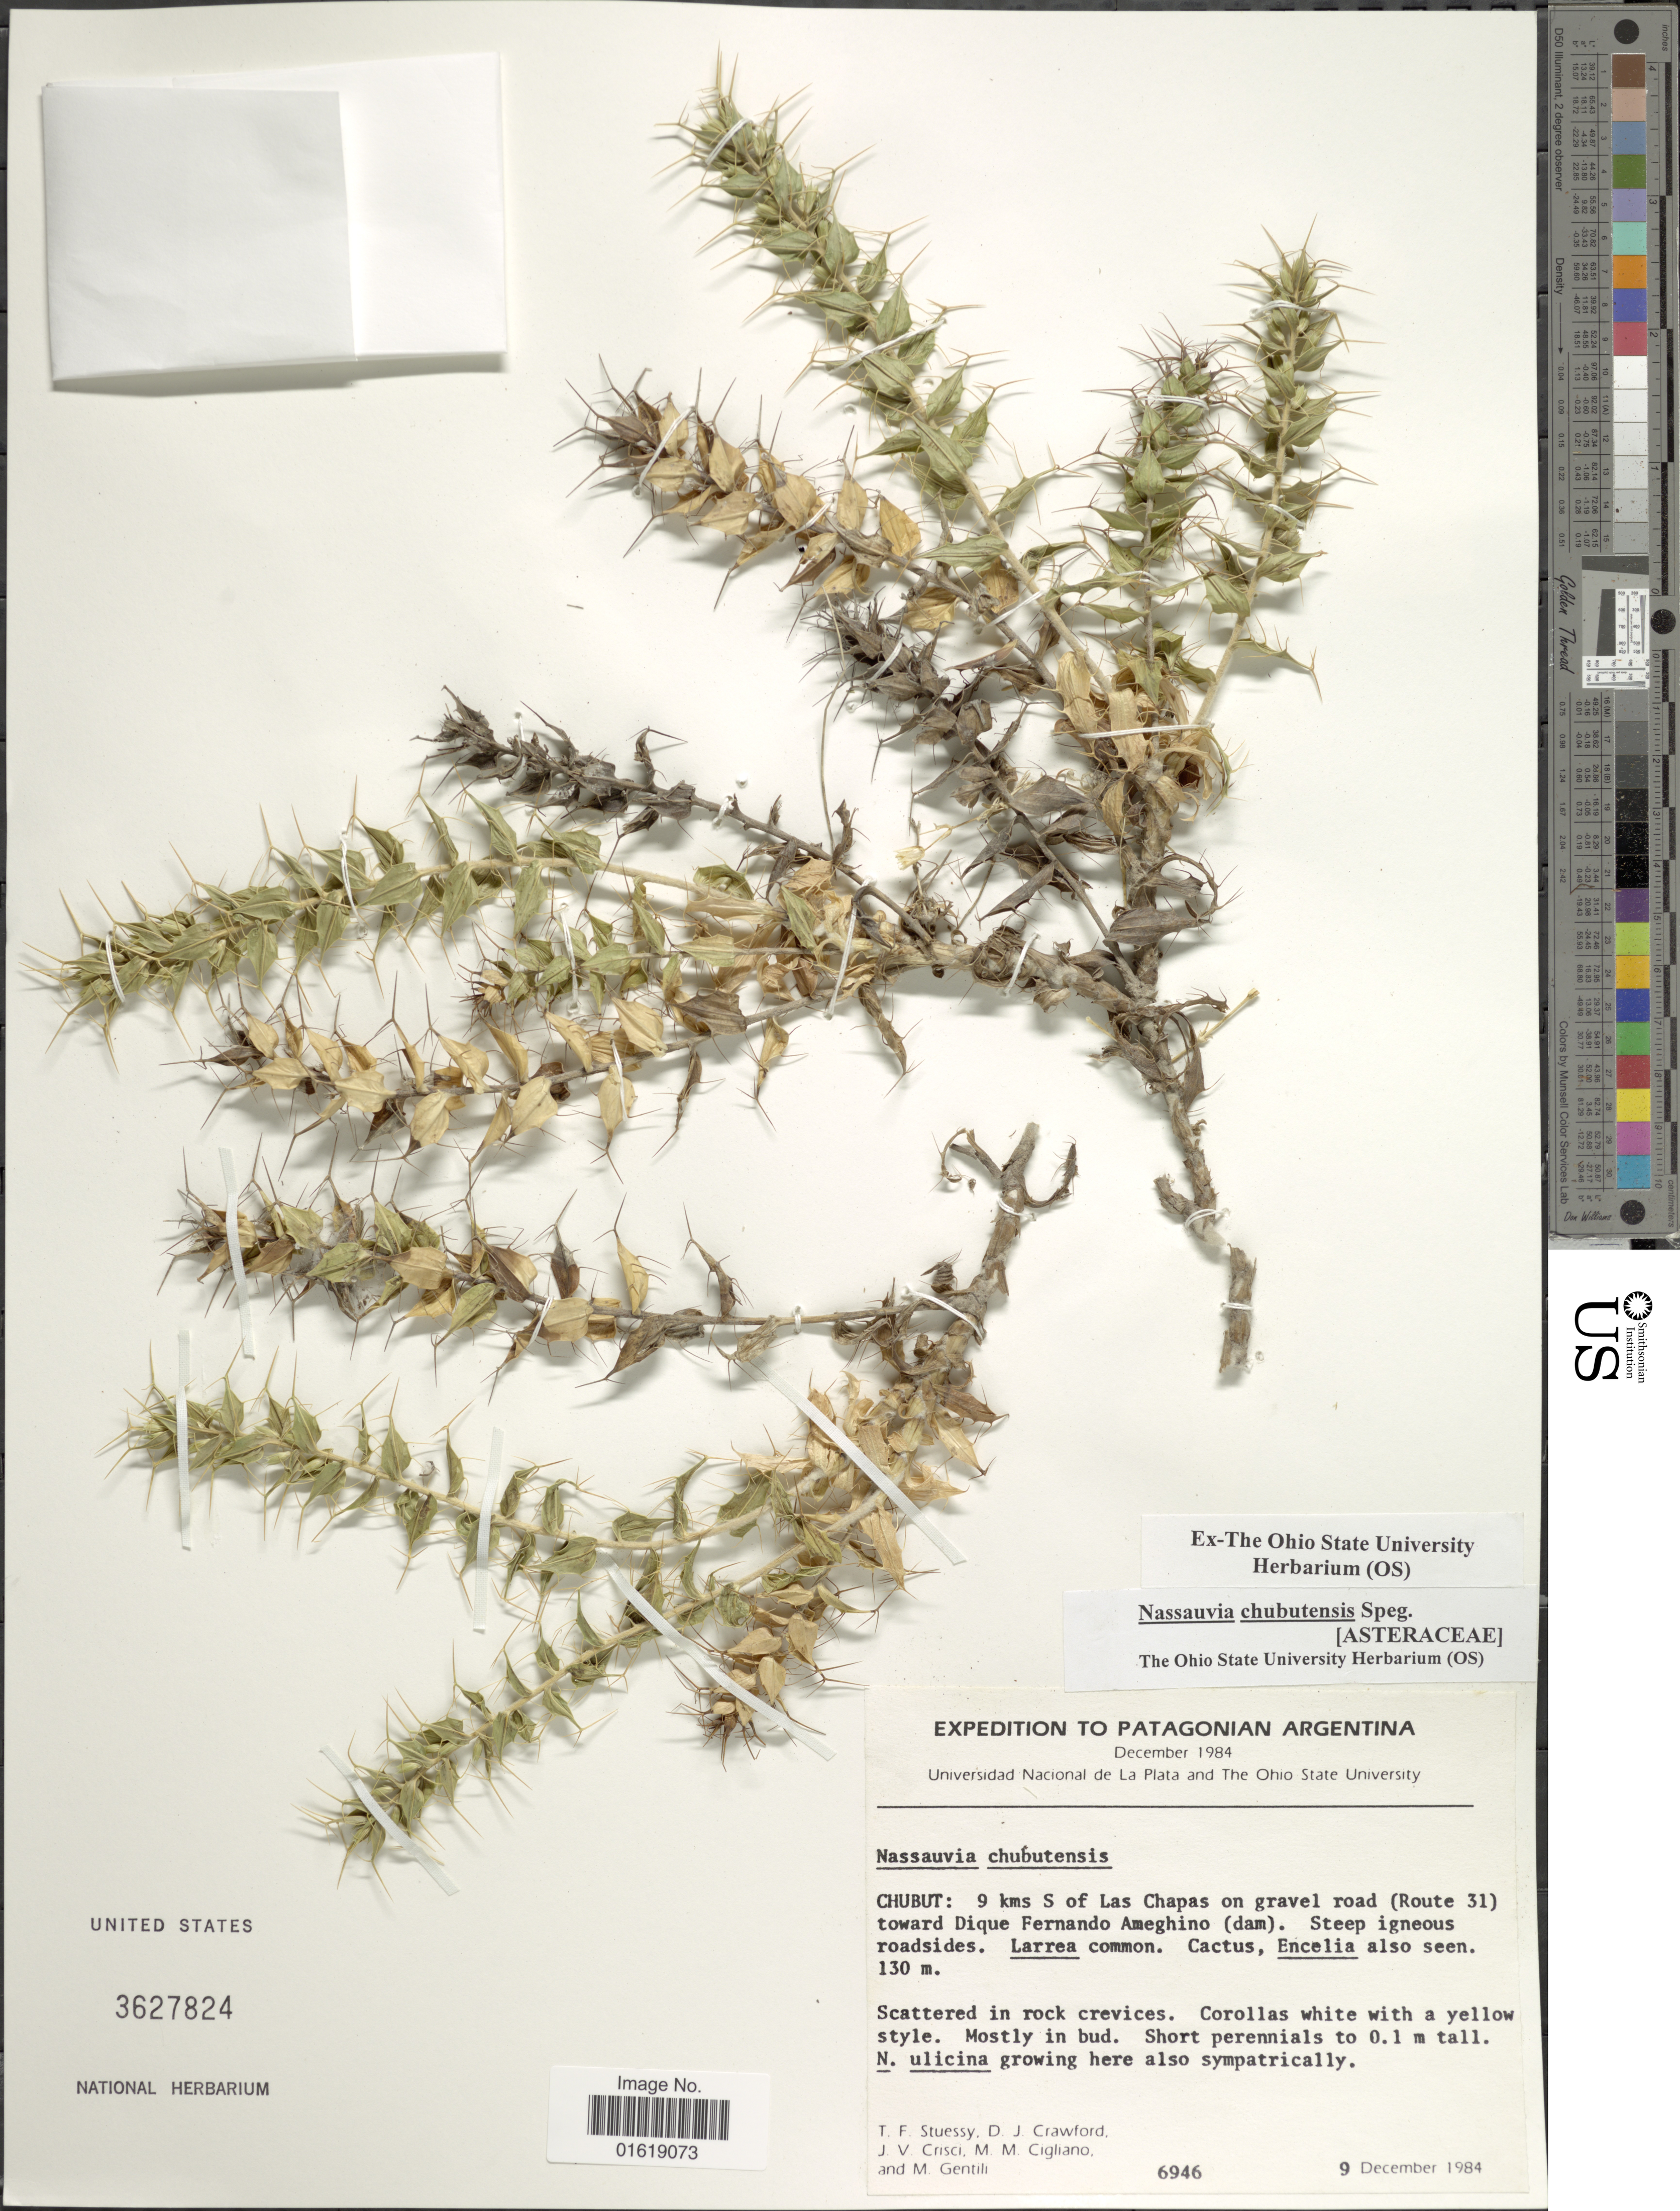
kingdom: Plantae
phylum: Tracheophyta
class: Magnoliopsida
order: Asterales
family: Asteraceae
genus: Nassauvia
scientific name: Nassauvia chubutensis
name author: Speg.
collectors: T. Stuessy, D. Crawford, J. Crisci, M. Cigliano & M. Gentili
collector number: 6946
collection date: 1984-12-09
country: Argentina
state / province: Chubut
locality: Chubut: 9 kms S of Las Chapas on gravel road (Royute 31) toward Dique fernando Ameghino 9dam).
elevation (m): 130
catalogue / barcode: US 3627824